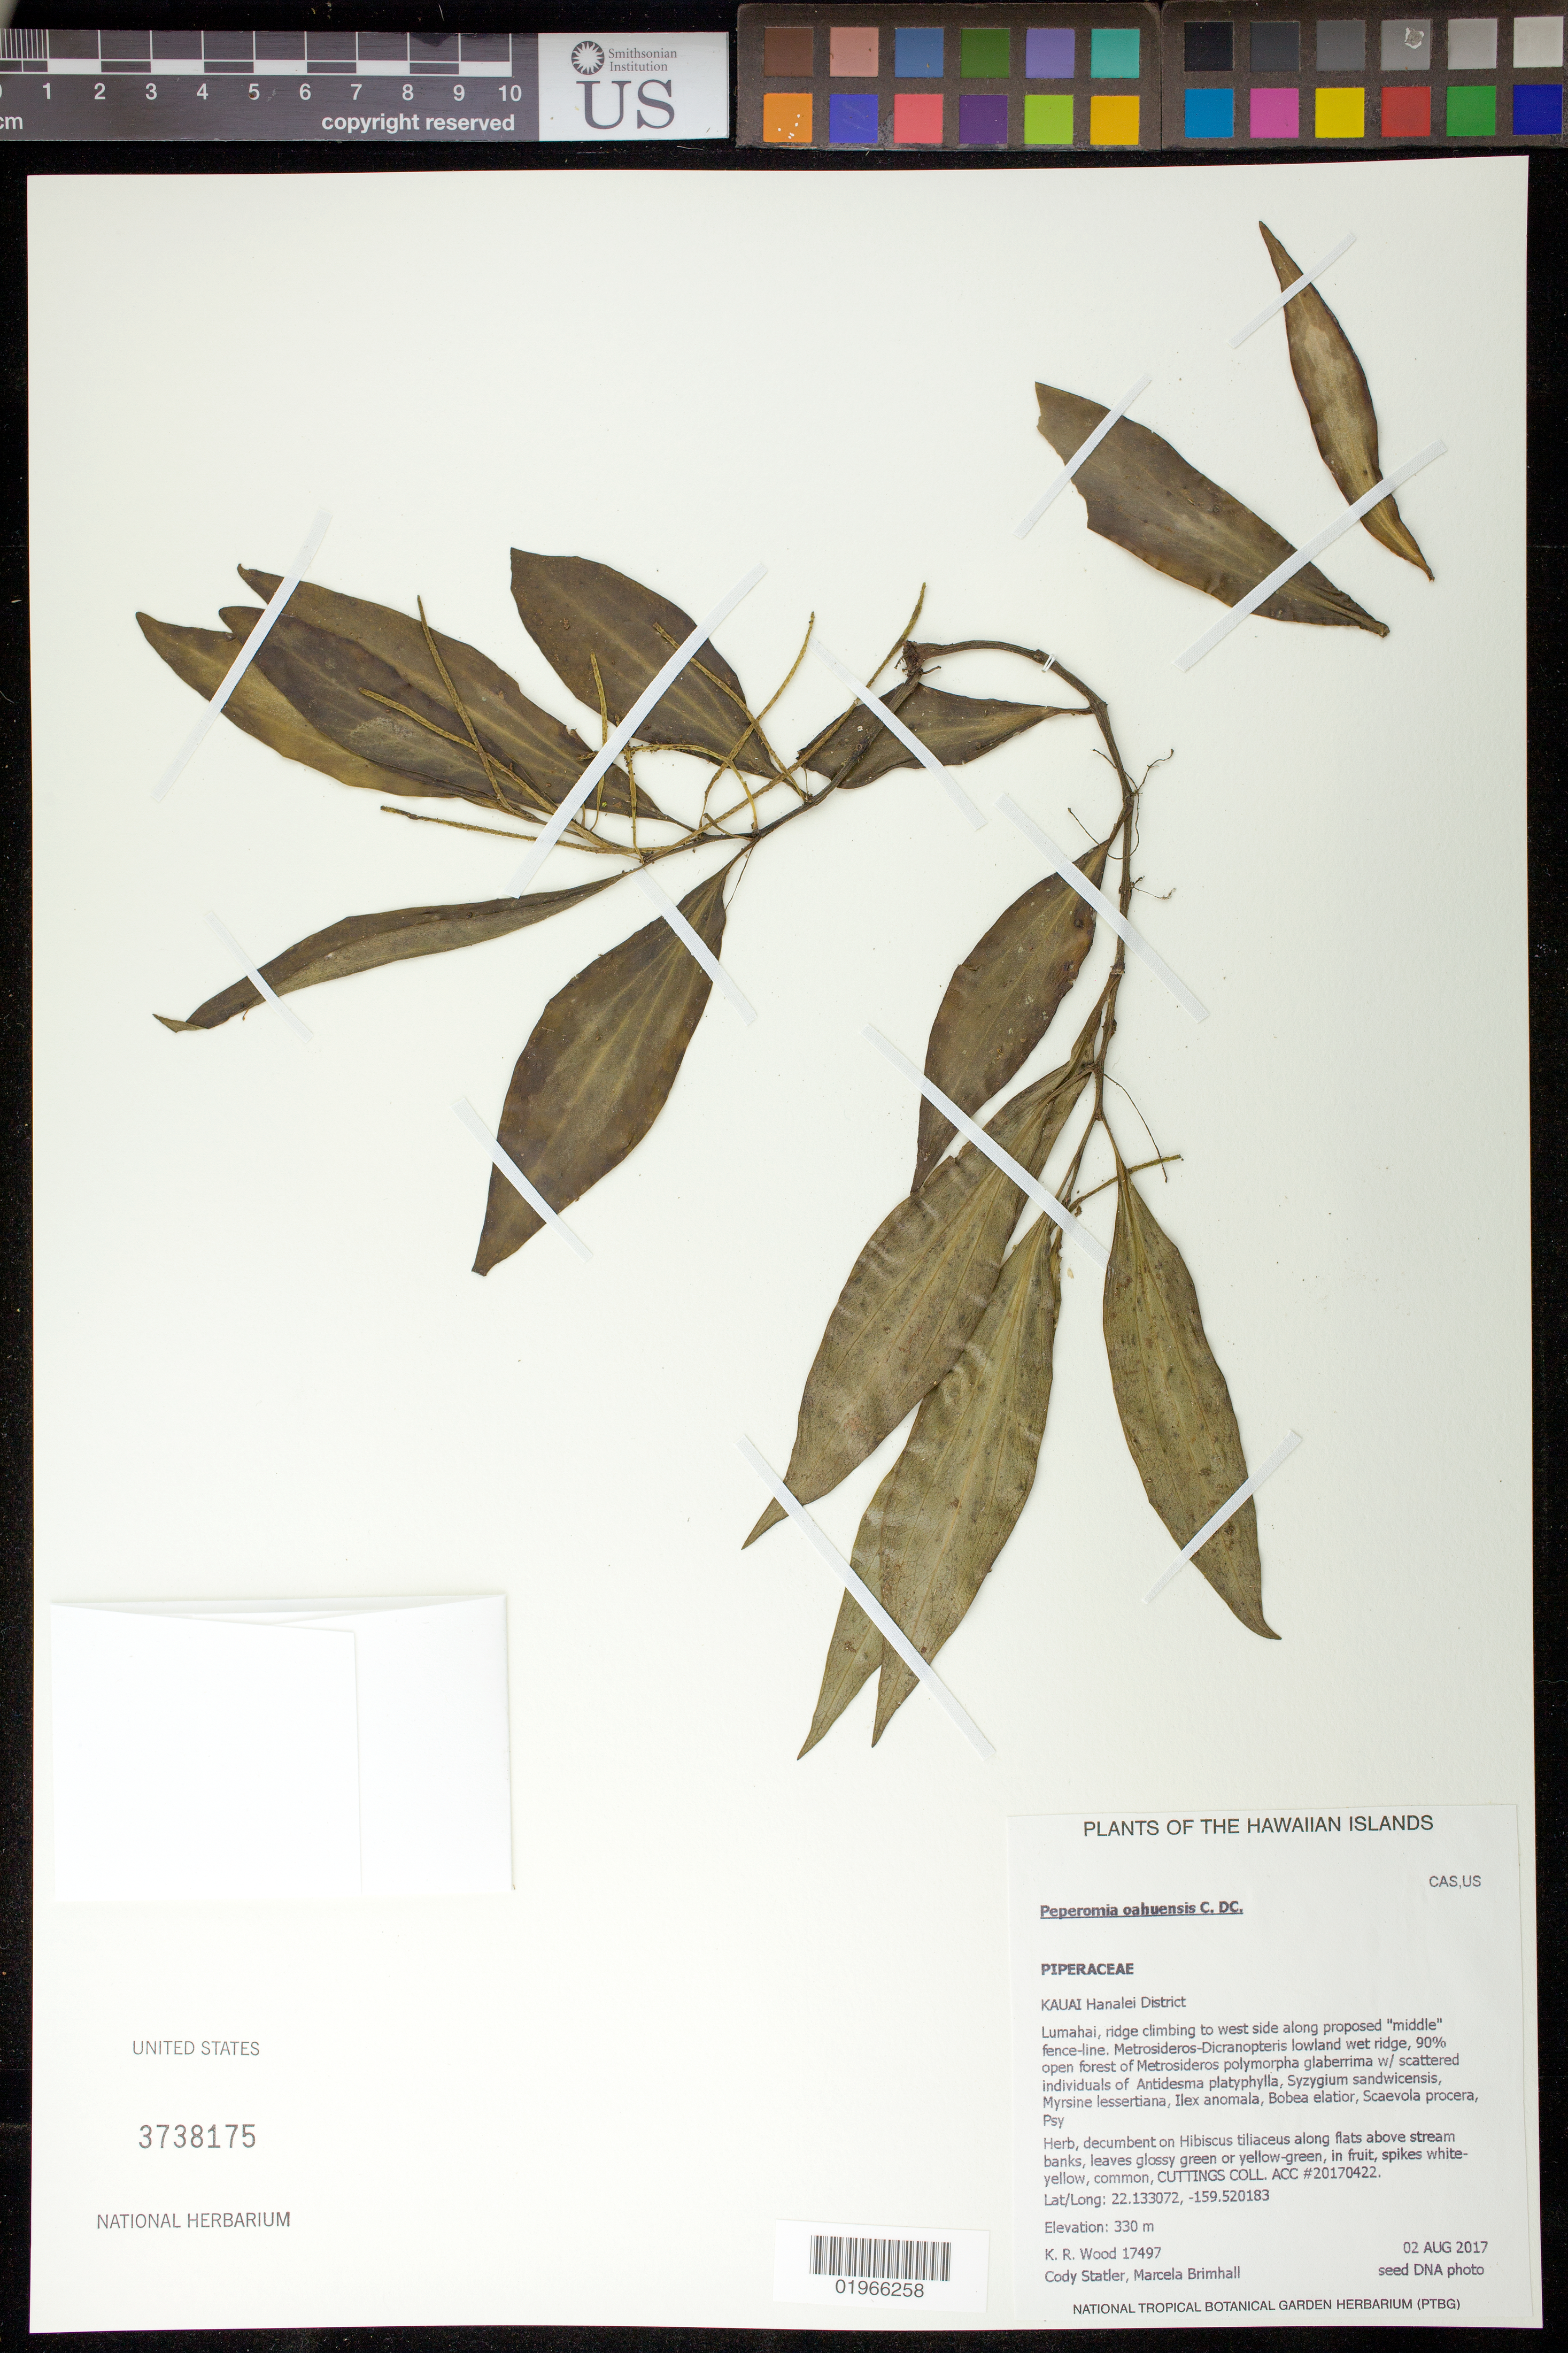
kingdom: Plantae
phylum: Tracheophyta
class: Magnoliopsida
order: Piperales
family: Piperaceae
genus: Peperomia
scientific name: Peperomia oahuensis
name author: C. DC.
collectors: K. R. Wood, C. Statler & M. Brimhall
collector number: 17497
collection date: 2017-08-02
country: United States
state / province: Hawaii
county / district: Kauai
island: Kaua'i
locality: Hanalei District, Lumahai, ridge climbing to west side along proposed "middle" fence-line.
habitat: Lowland wet ridge in open forest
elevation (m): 330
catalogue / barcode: US 3738175